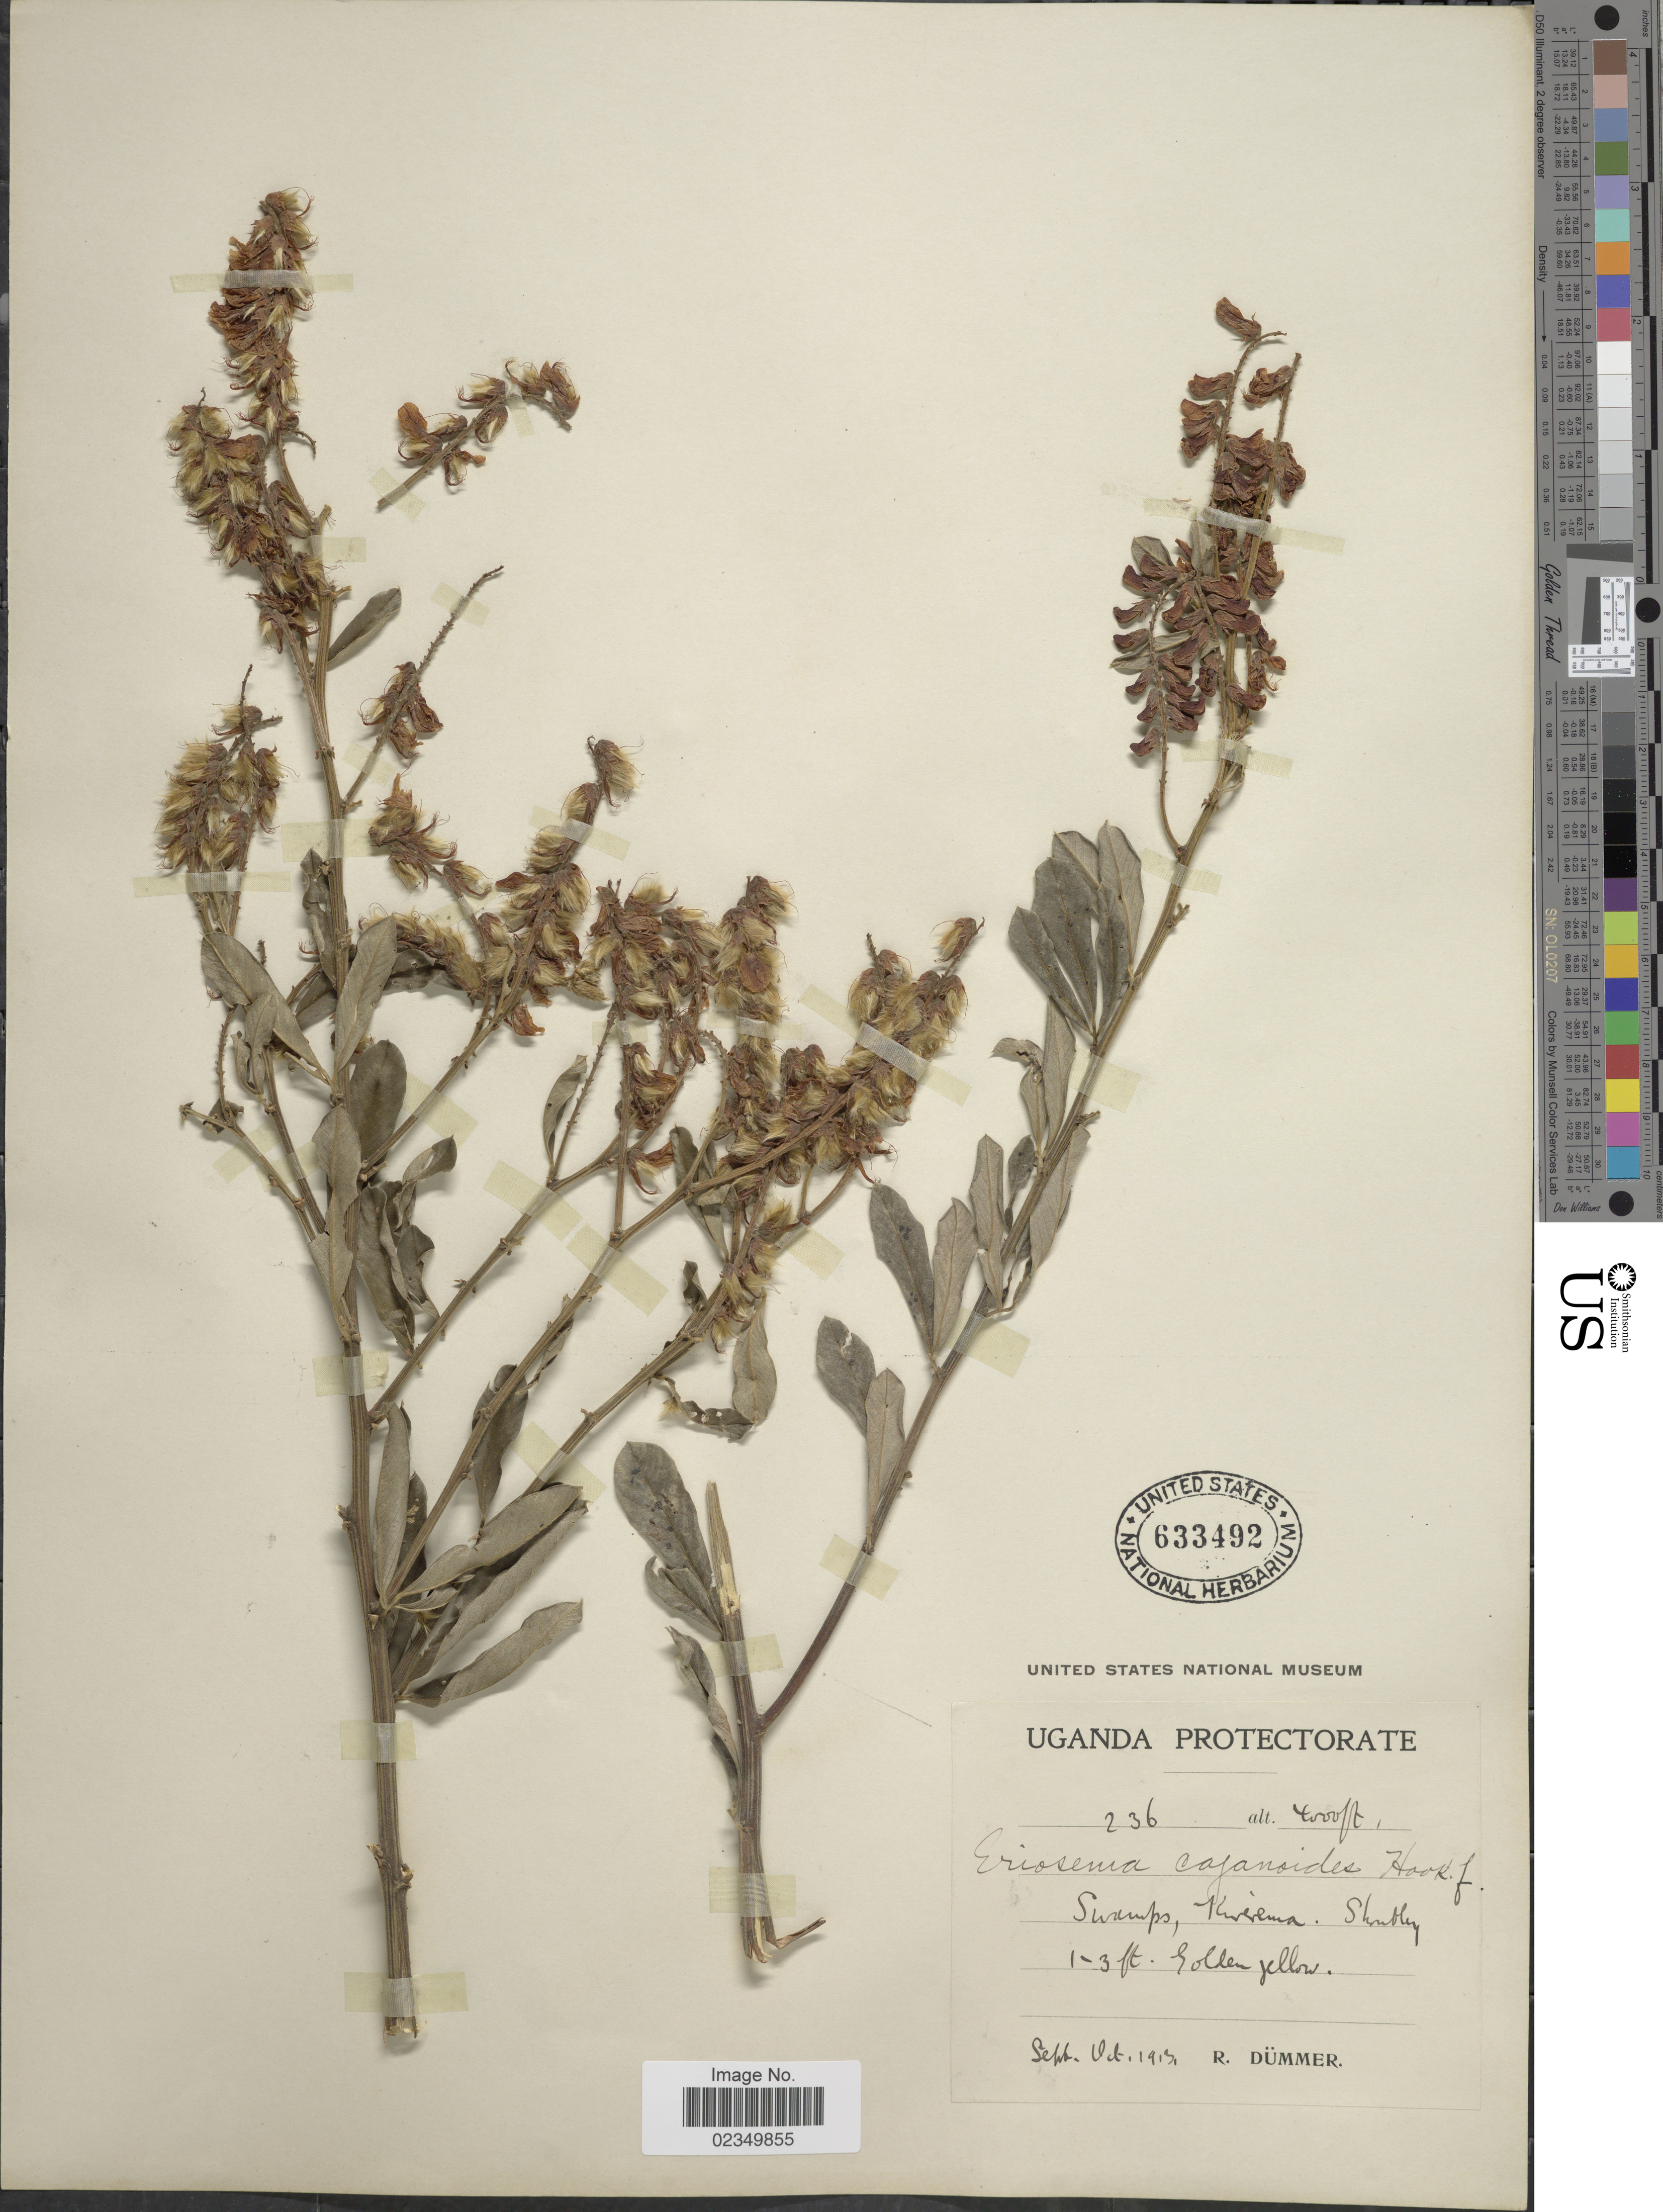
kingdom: Plantae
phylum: Tracheophyta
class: Magnoliopsida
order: Fabales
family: Fabaceae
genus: Eriosema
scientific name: Eriosema cajanoides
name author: (Guill. & Perr.) Hook. f.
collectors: R. A. Dümmer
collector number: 236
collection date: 1913-09/1913-10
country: Uganda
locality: Swamps, Kirerema.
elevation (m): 1219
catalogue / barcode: US 633492